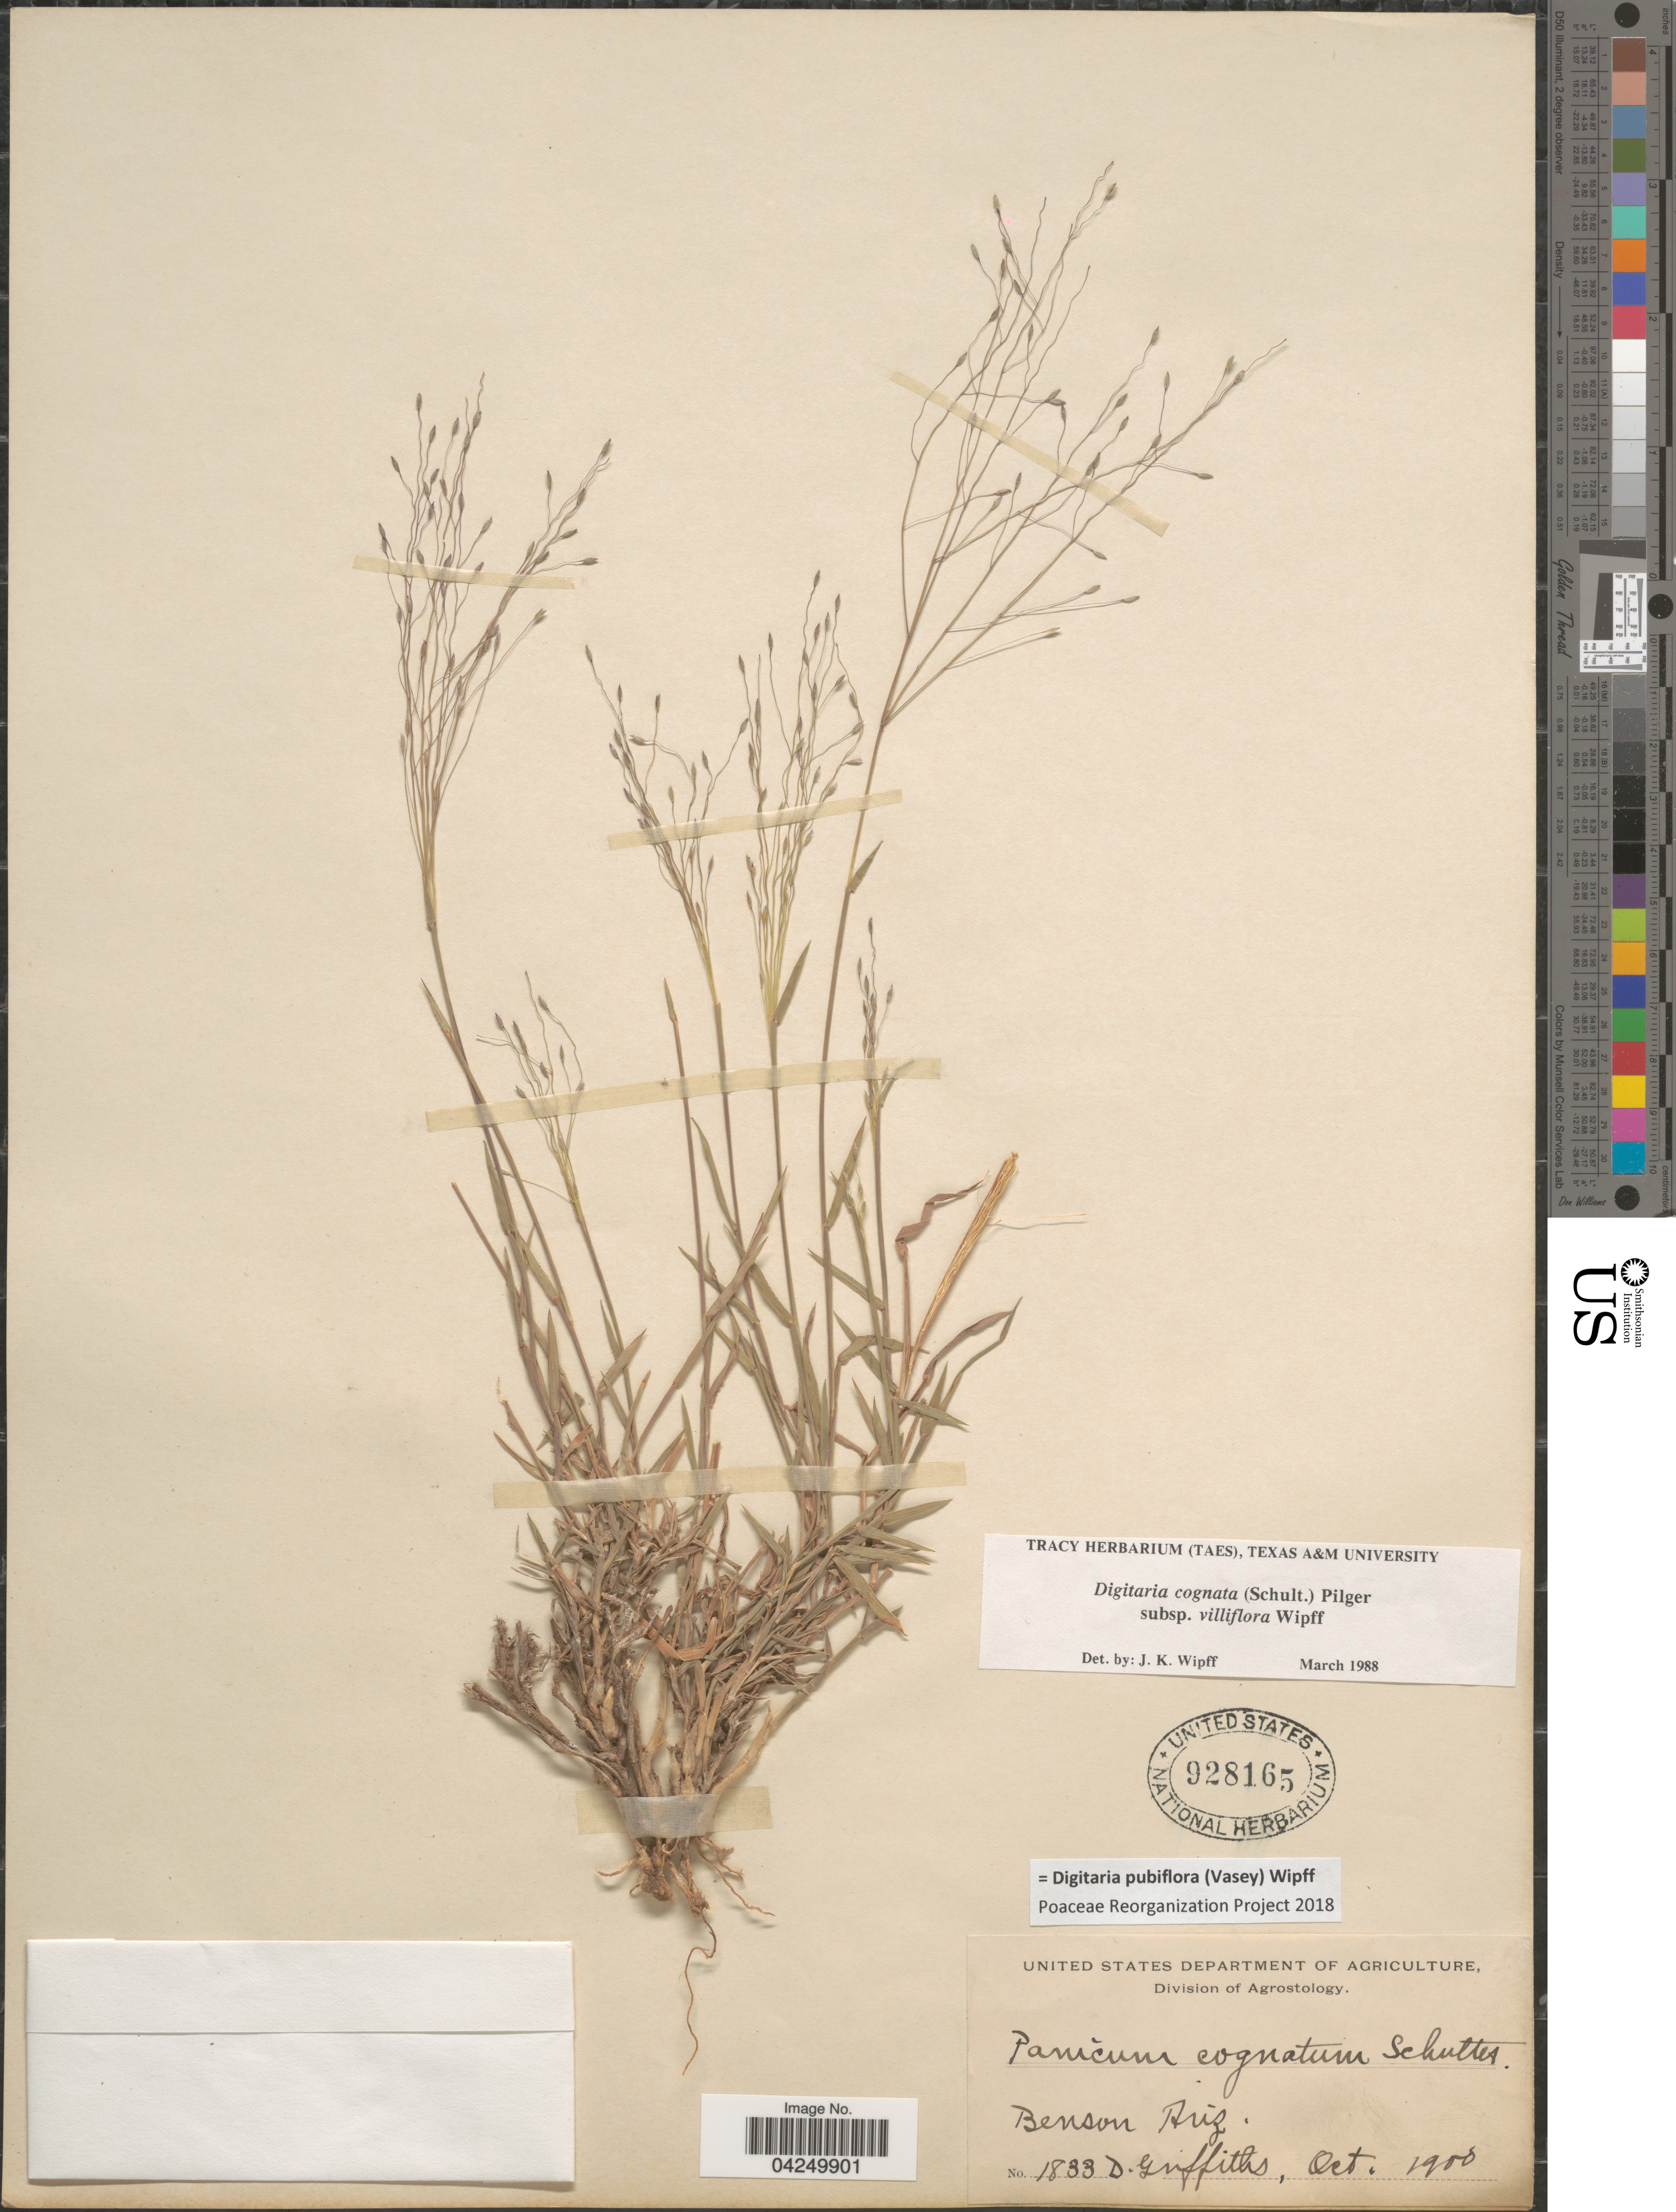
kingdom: Plantae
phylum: Tracheophyta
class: Liliopsida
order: Poales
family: Poaceae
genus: Digitaria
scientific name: Digitaria pubiflora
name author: (Vasey) Wipff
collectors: D. Griffiths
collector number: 1833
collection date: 1900-10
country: United States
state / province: Arizona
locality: Benson.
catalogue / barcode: US 928165